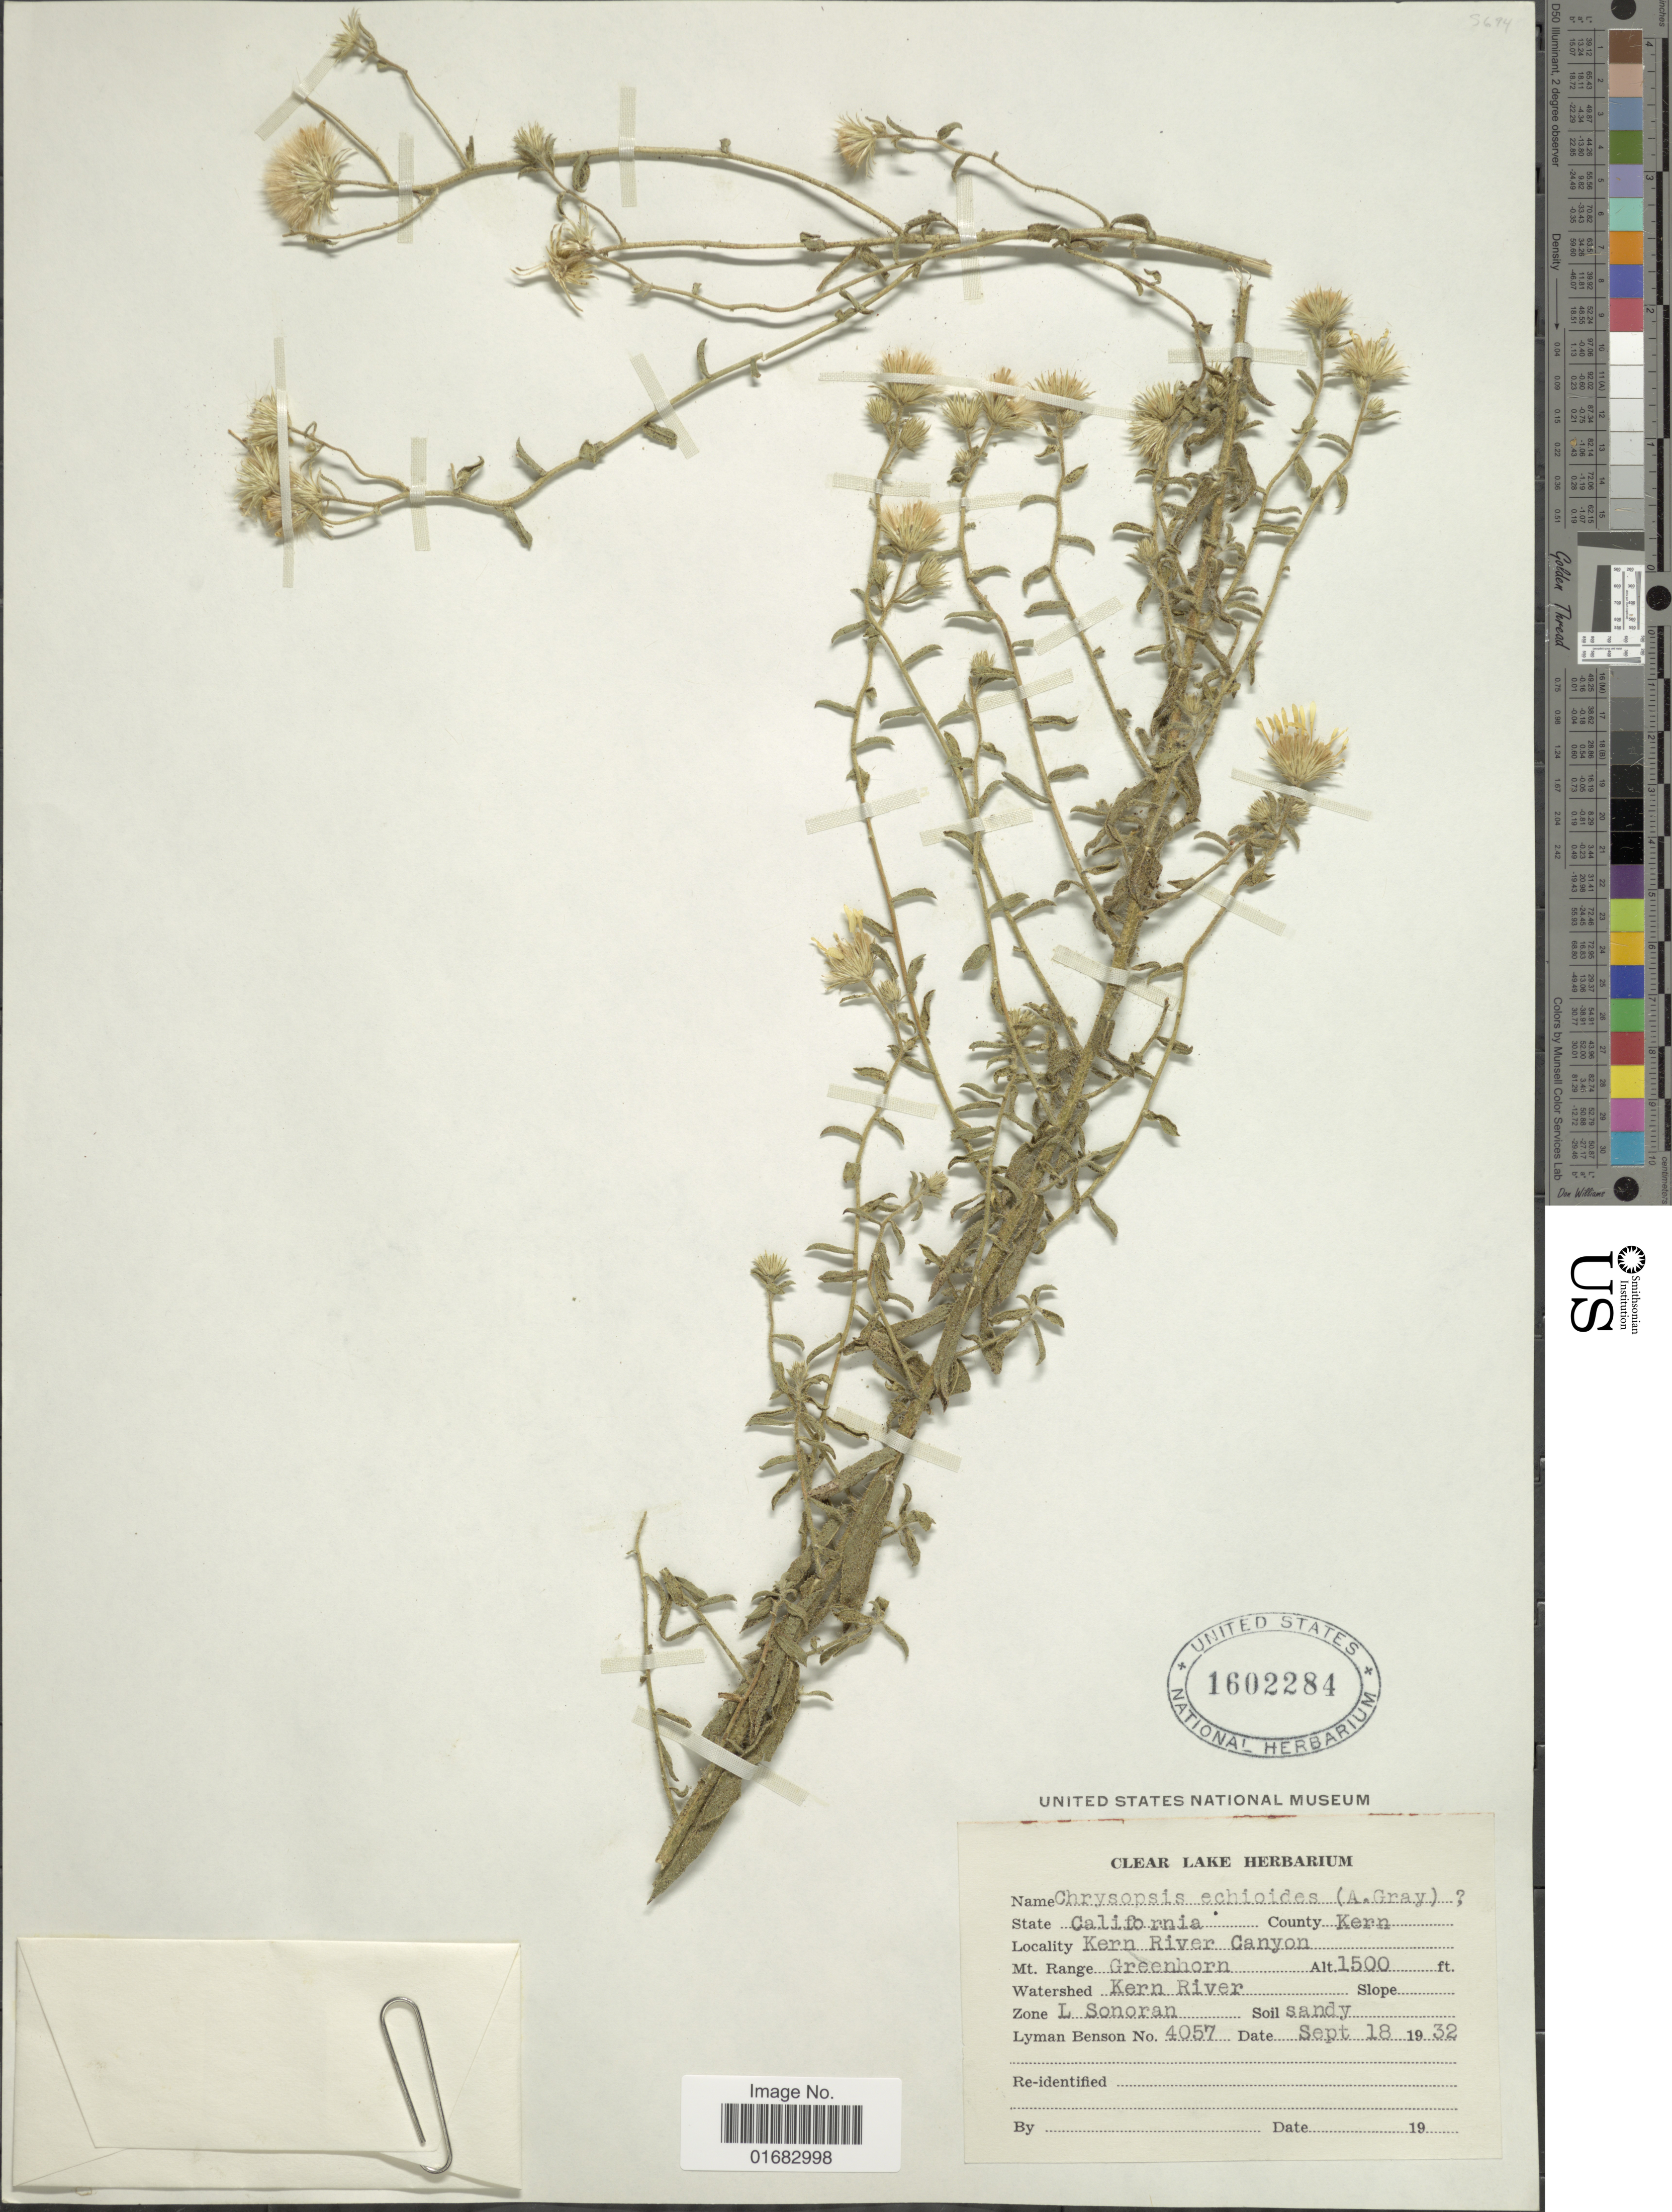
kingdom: Plantae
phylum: Tracheophyta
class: Magnoliopsida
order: Asterales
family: Asteraceae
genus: Heterotheca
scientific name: Heterotheca villosa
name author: (Pursh) Shinners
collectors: L. D. Benson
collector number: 4057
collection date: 1932-09-18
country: United States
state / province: California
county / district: Kern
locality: County Kern, Kern River Canyon, Mt. Range Greenhorn, Watershed Kern River, Zone L Sonoran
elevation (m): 457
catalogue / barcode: US 1602284